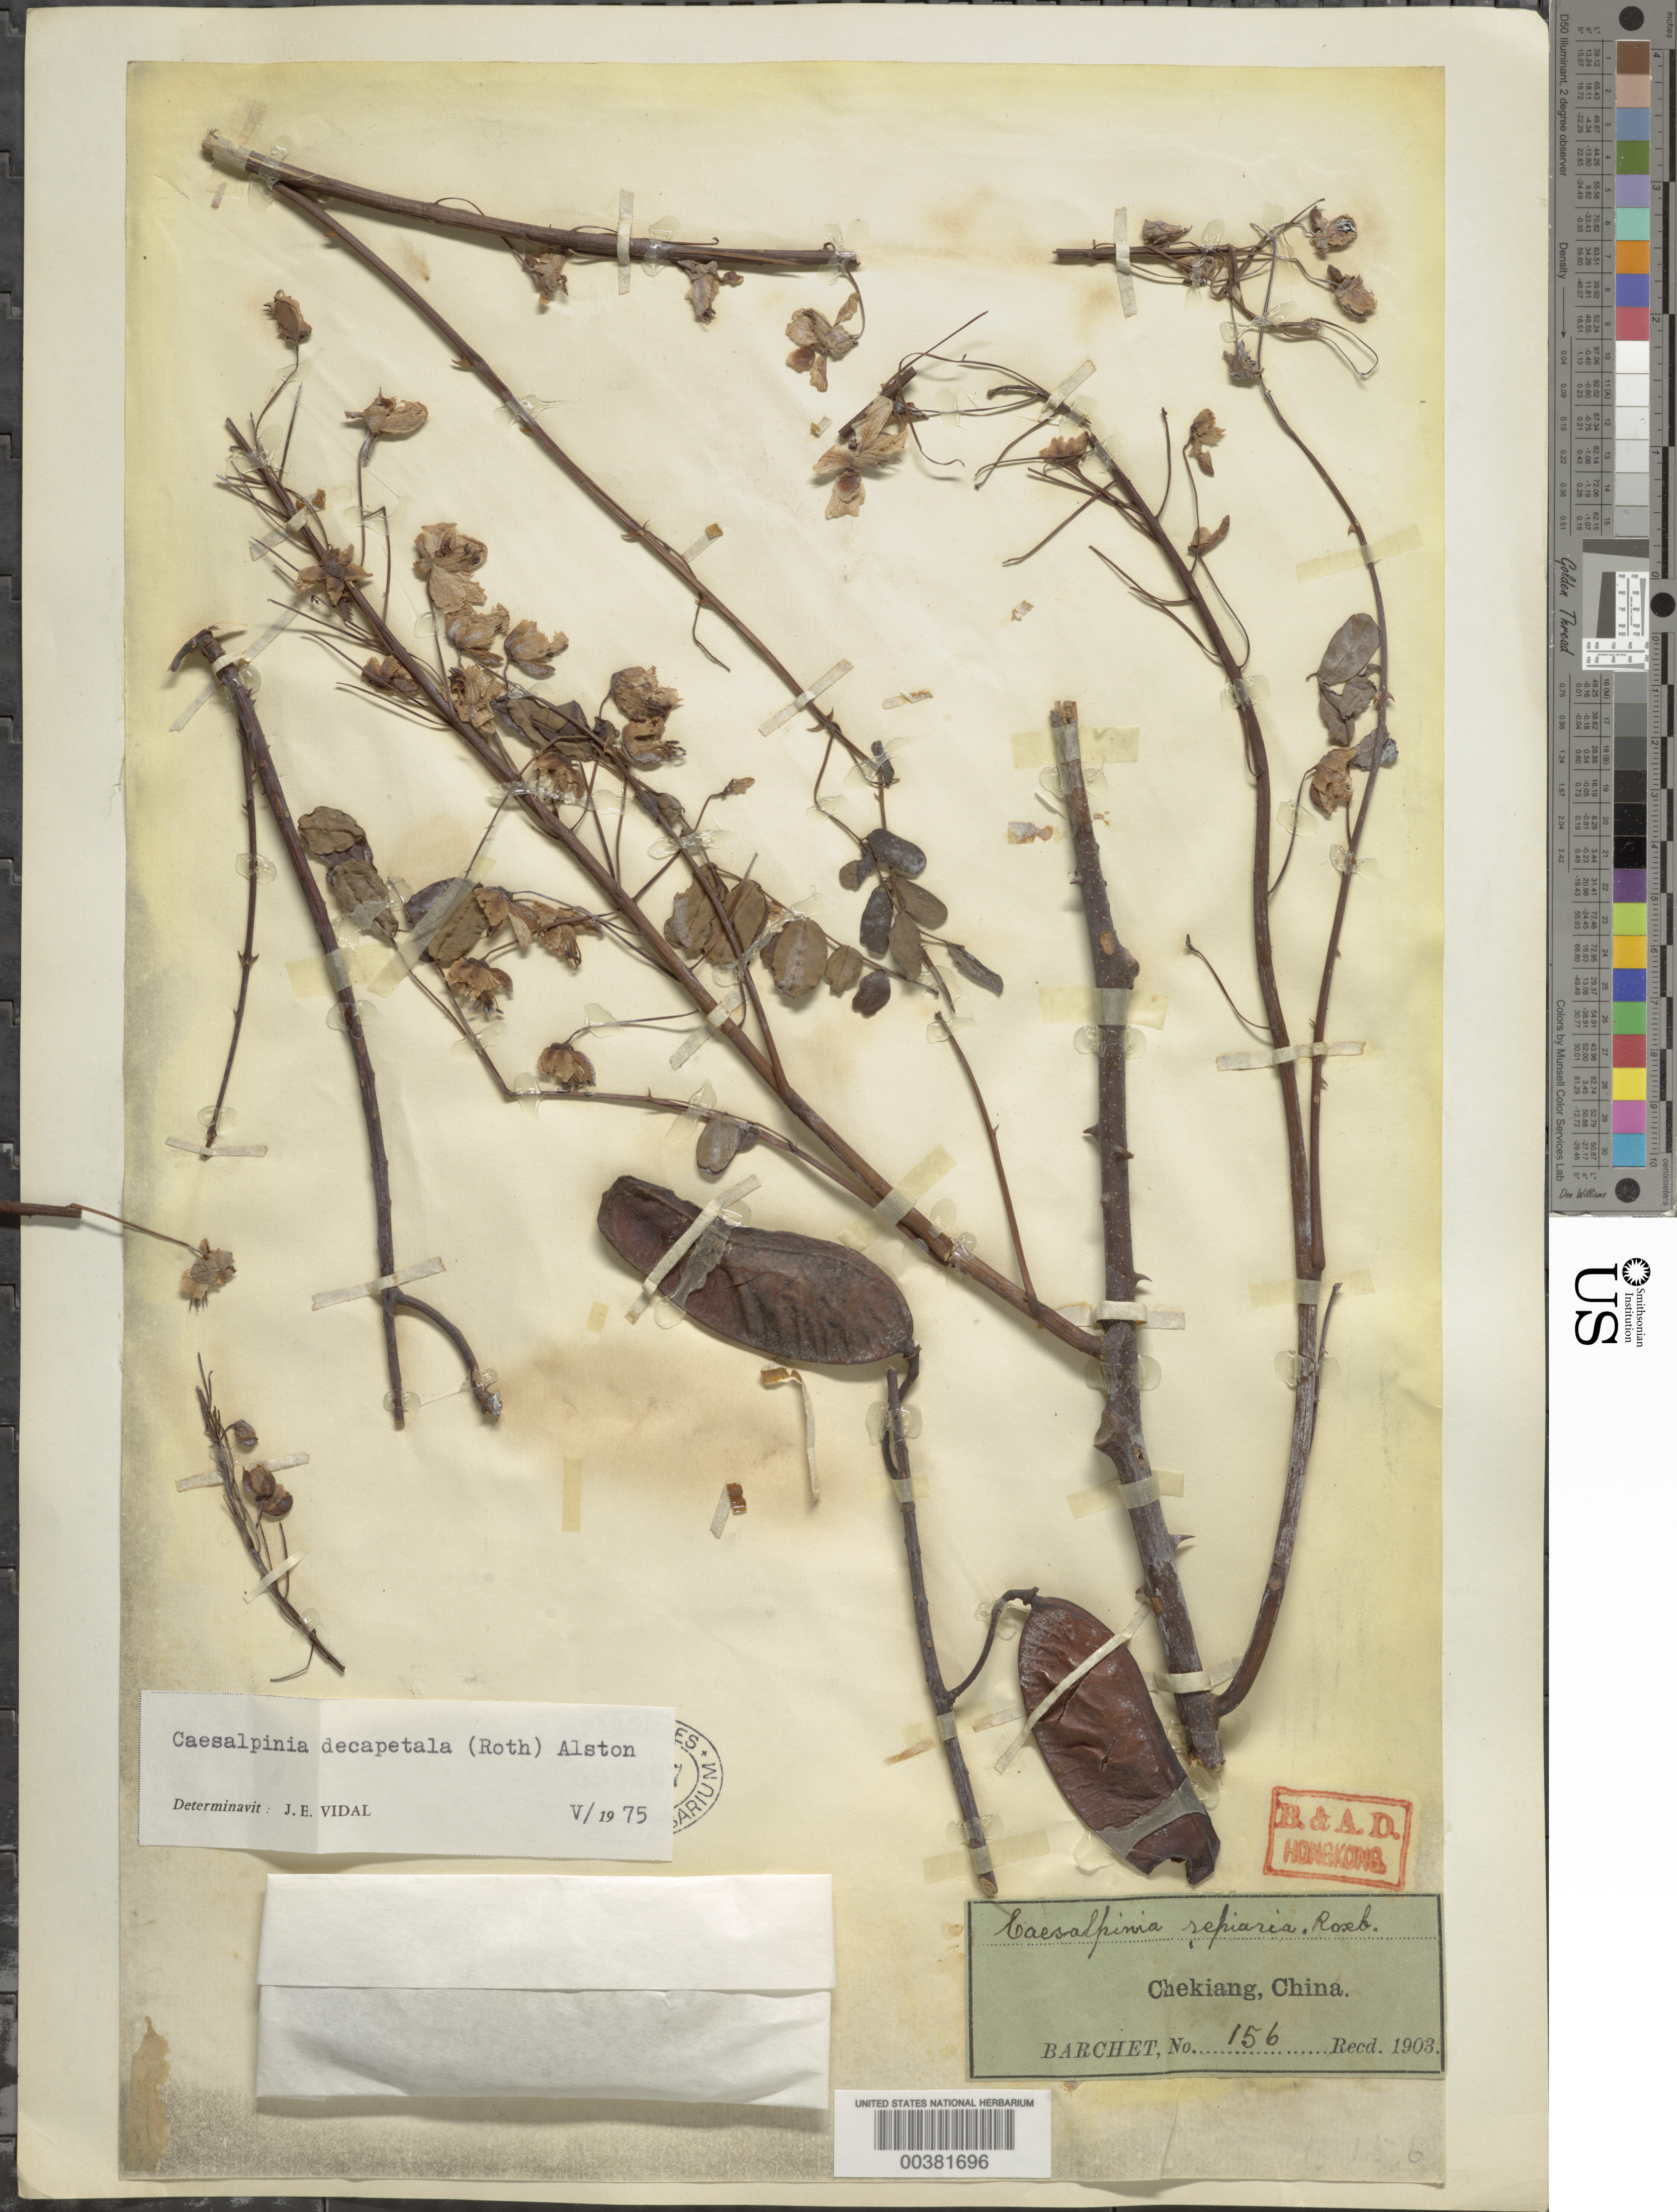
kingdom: Plantae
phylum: Tracheophyta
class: Magnoliopsida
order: Fabales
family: Fabaceae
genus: Biancaea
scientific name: Biancaea decapetala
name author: (Roth) O. Deg.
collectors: S. P. Barchet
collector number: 156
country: China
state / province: Zhejiang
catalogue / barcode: US 595867